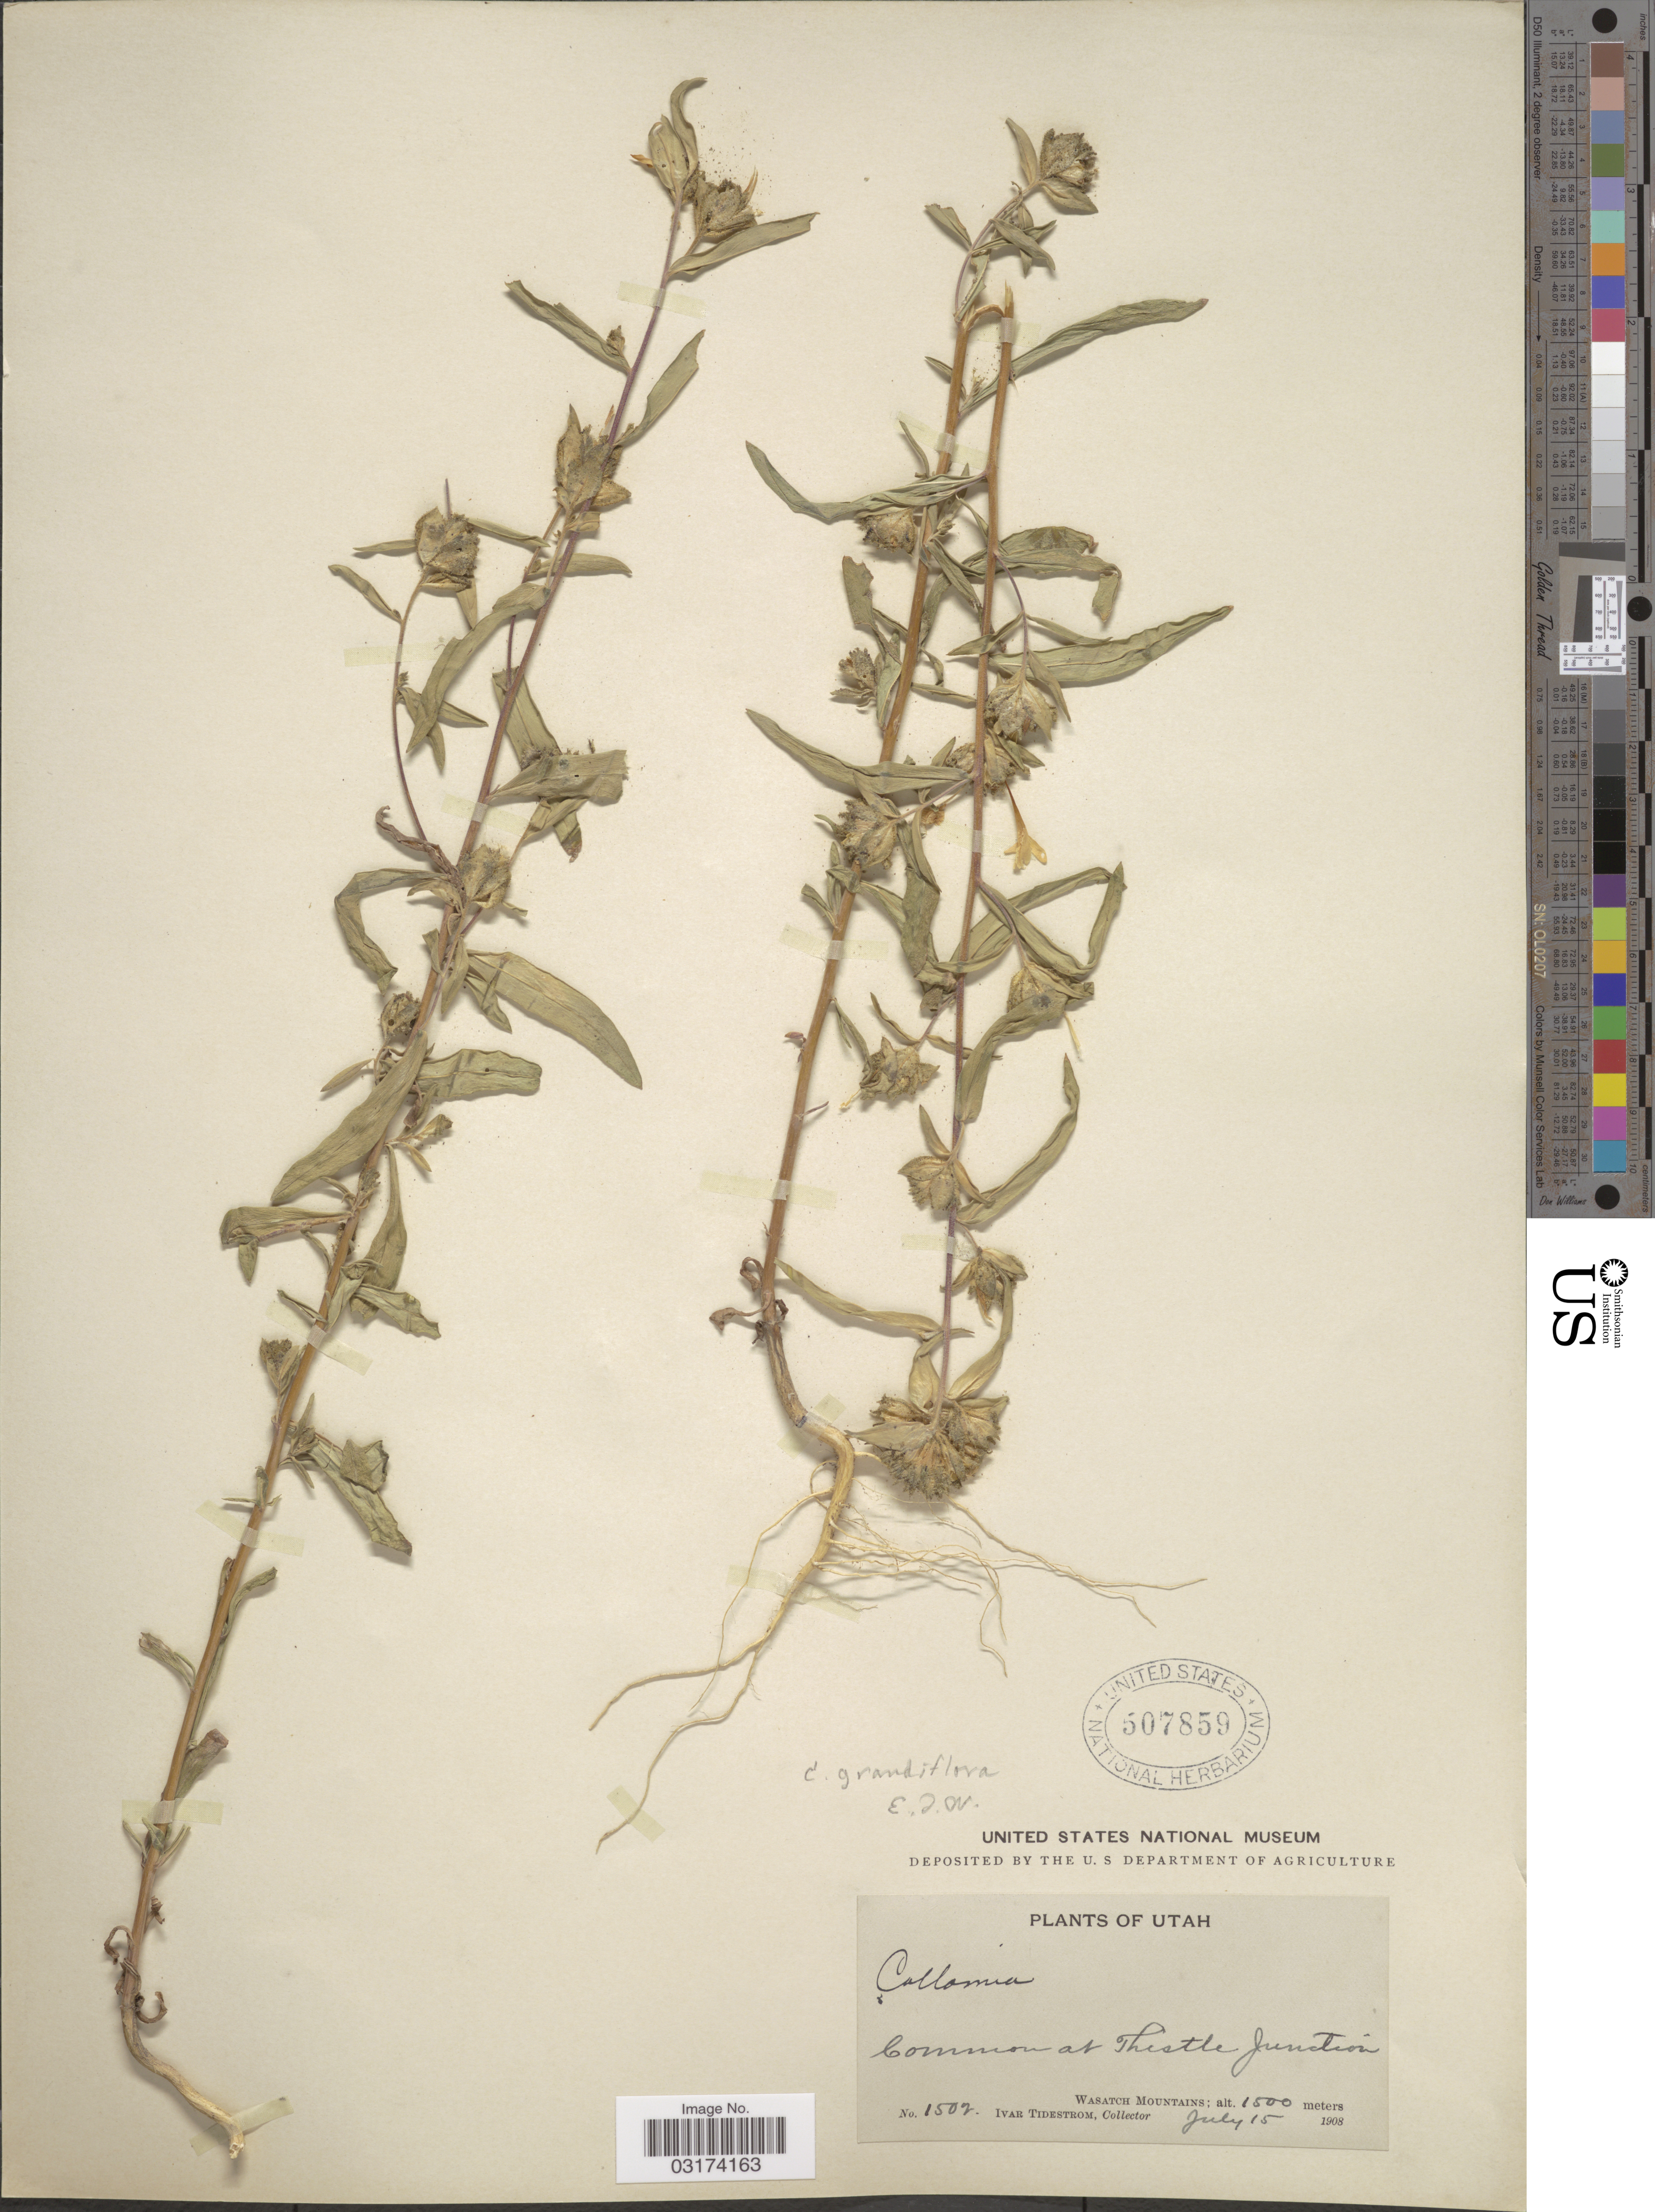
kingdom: Plantae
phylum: Tracheophyta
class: Magnoliopsida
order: Ericales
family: Polemoniaceae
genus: Collomia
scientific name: Collomia grandiflora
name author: Douglas ex Lindl.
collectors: I. F. Tidestrom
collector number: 1502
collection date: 1908-07-15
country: United States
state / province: Utah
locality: Common at Thistle Junction. Wasatch Mountains.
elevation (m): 1500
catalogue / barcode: US 507859